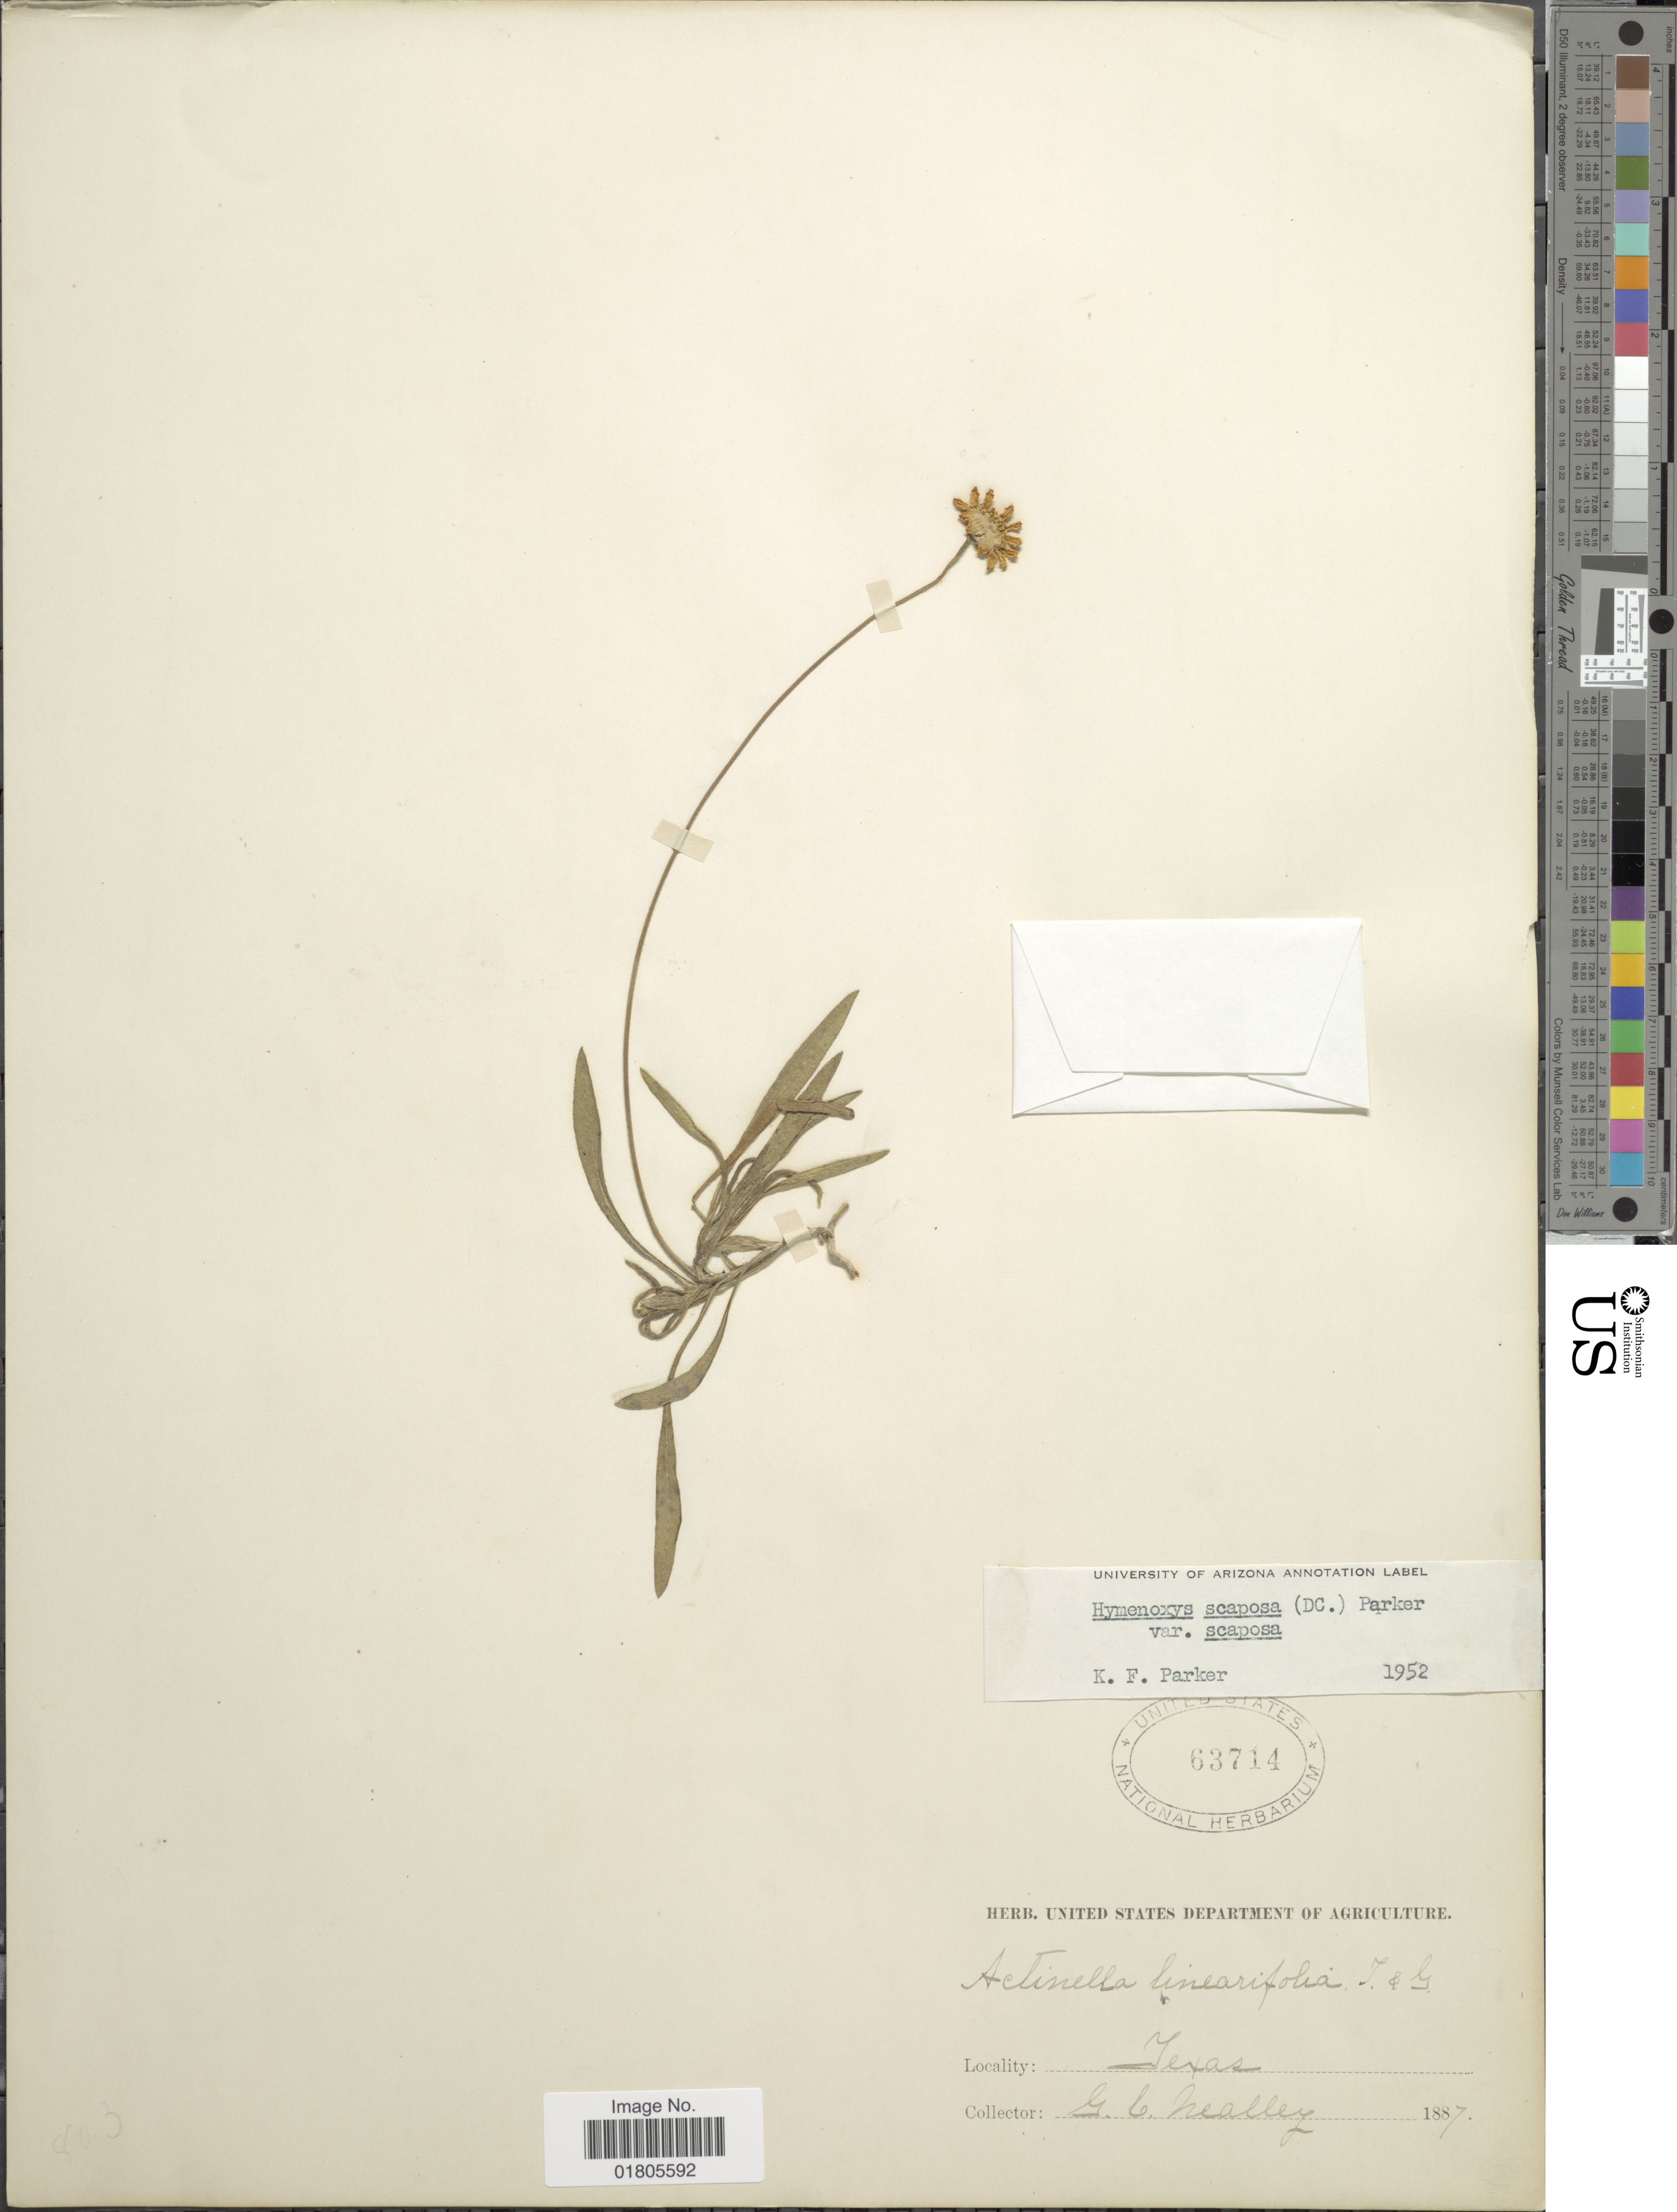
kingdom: Plantae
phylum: Tracheophyta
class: Magnoliopsida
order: Asterales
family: Asteraceae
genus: Actinea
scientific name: Actinea scaposa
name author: (DC.) Kuntze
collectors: G. C. Nealley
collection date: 1887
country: United States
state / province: Texas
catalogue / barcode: US 63714